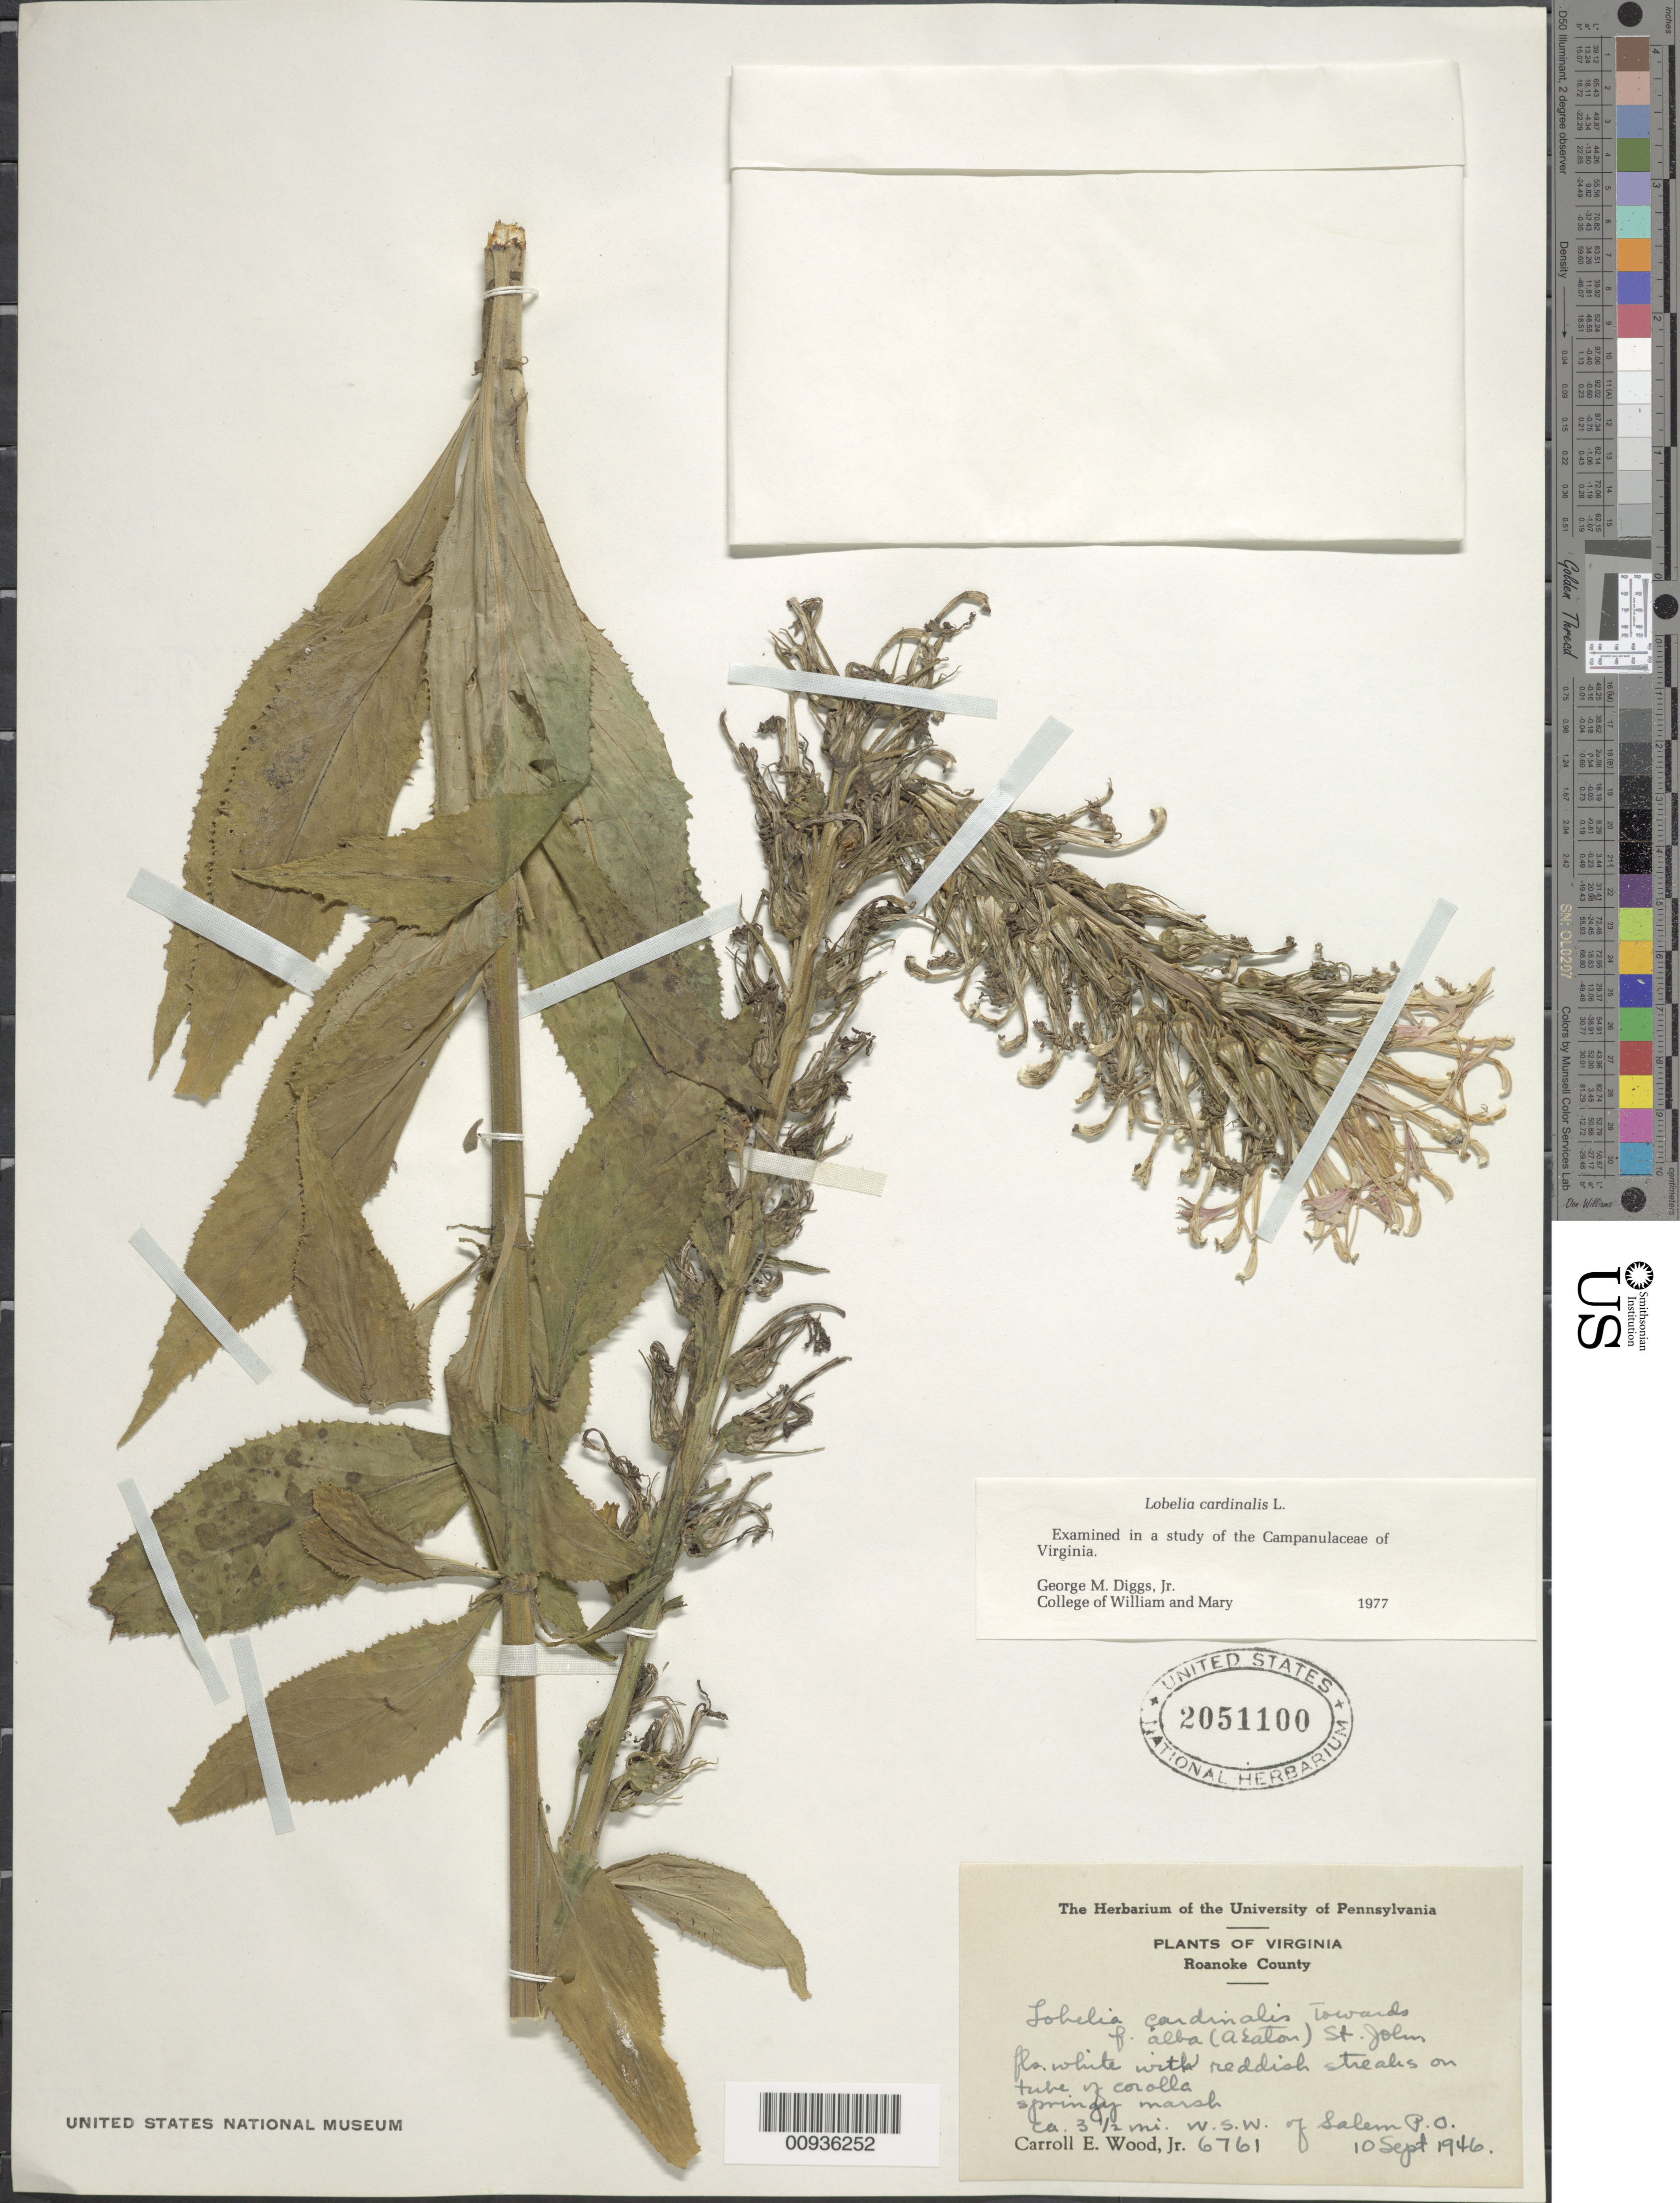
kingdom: Plantae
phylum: Tracheophyta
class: Magnoliopsida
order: Asterales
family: Campanulaceae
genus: Lobelia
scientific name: Lobelia cardinalis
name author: L.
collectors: C. Wood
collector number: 6761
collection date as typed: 10 Sep 1946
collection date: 1946-09-10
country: United States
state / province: Virginia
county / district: Roanoke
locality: ca. 3.5 miles WSW of Salem P.O.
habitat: springy marsh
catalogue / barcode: US 2051100